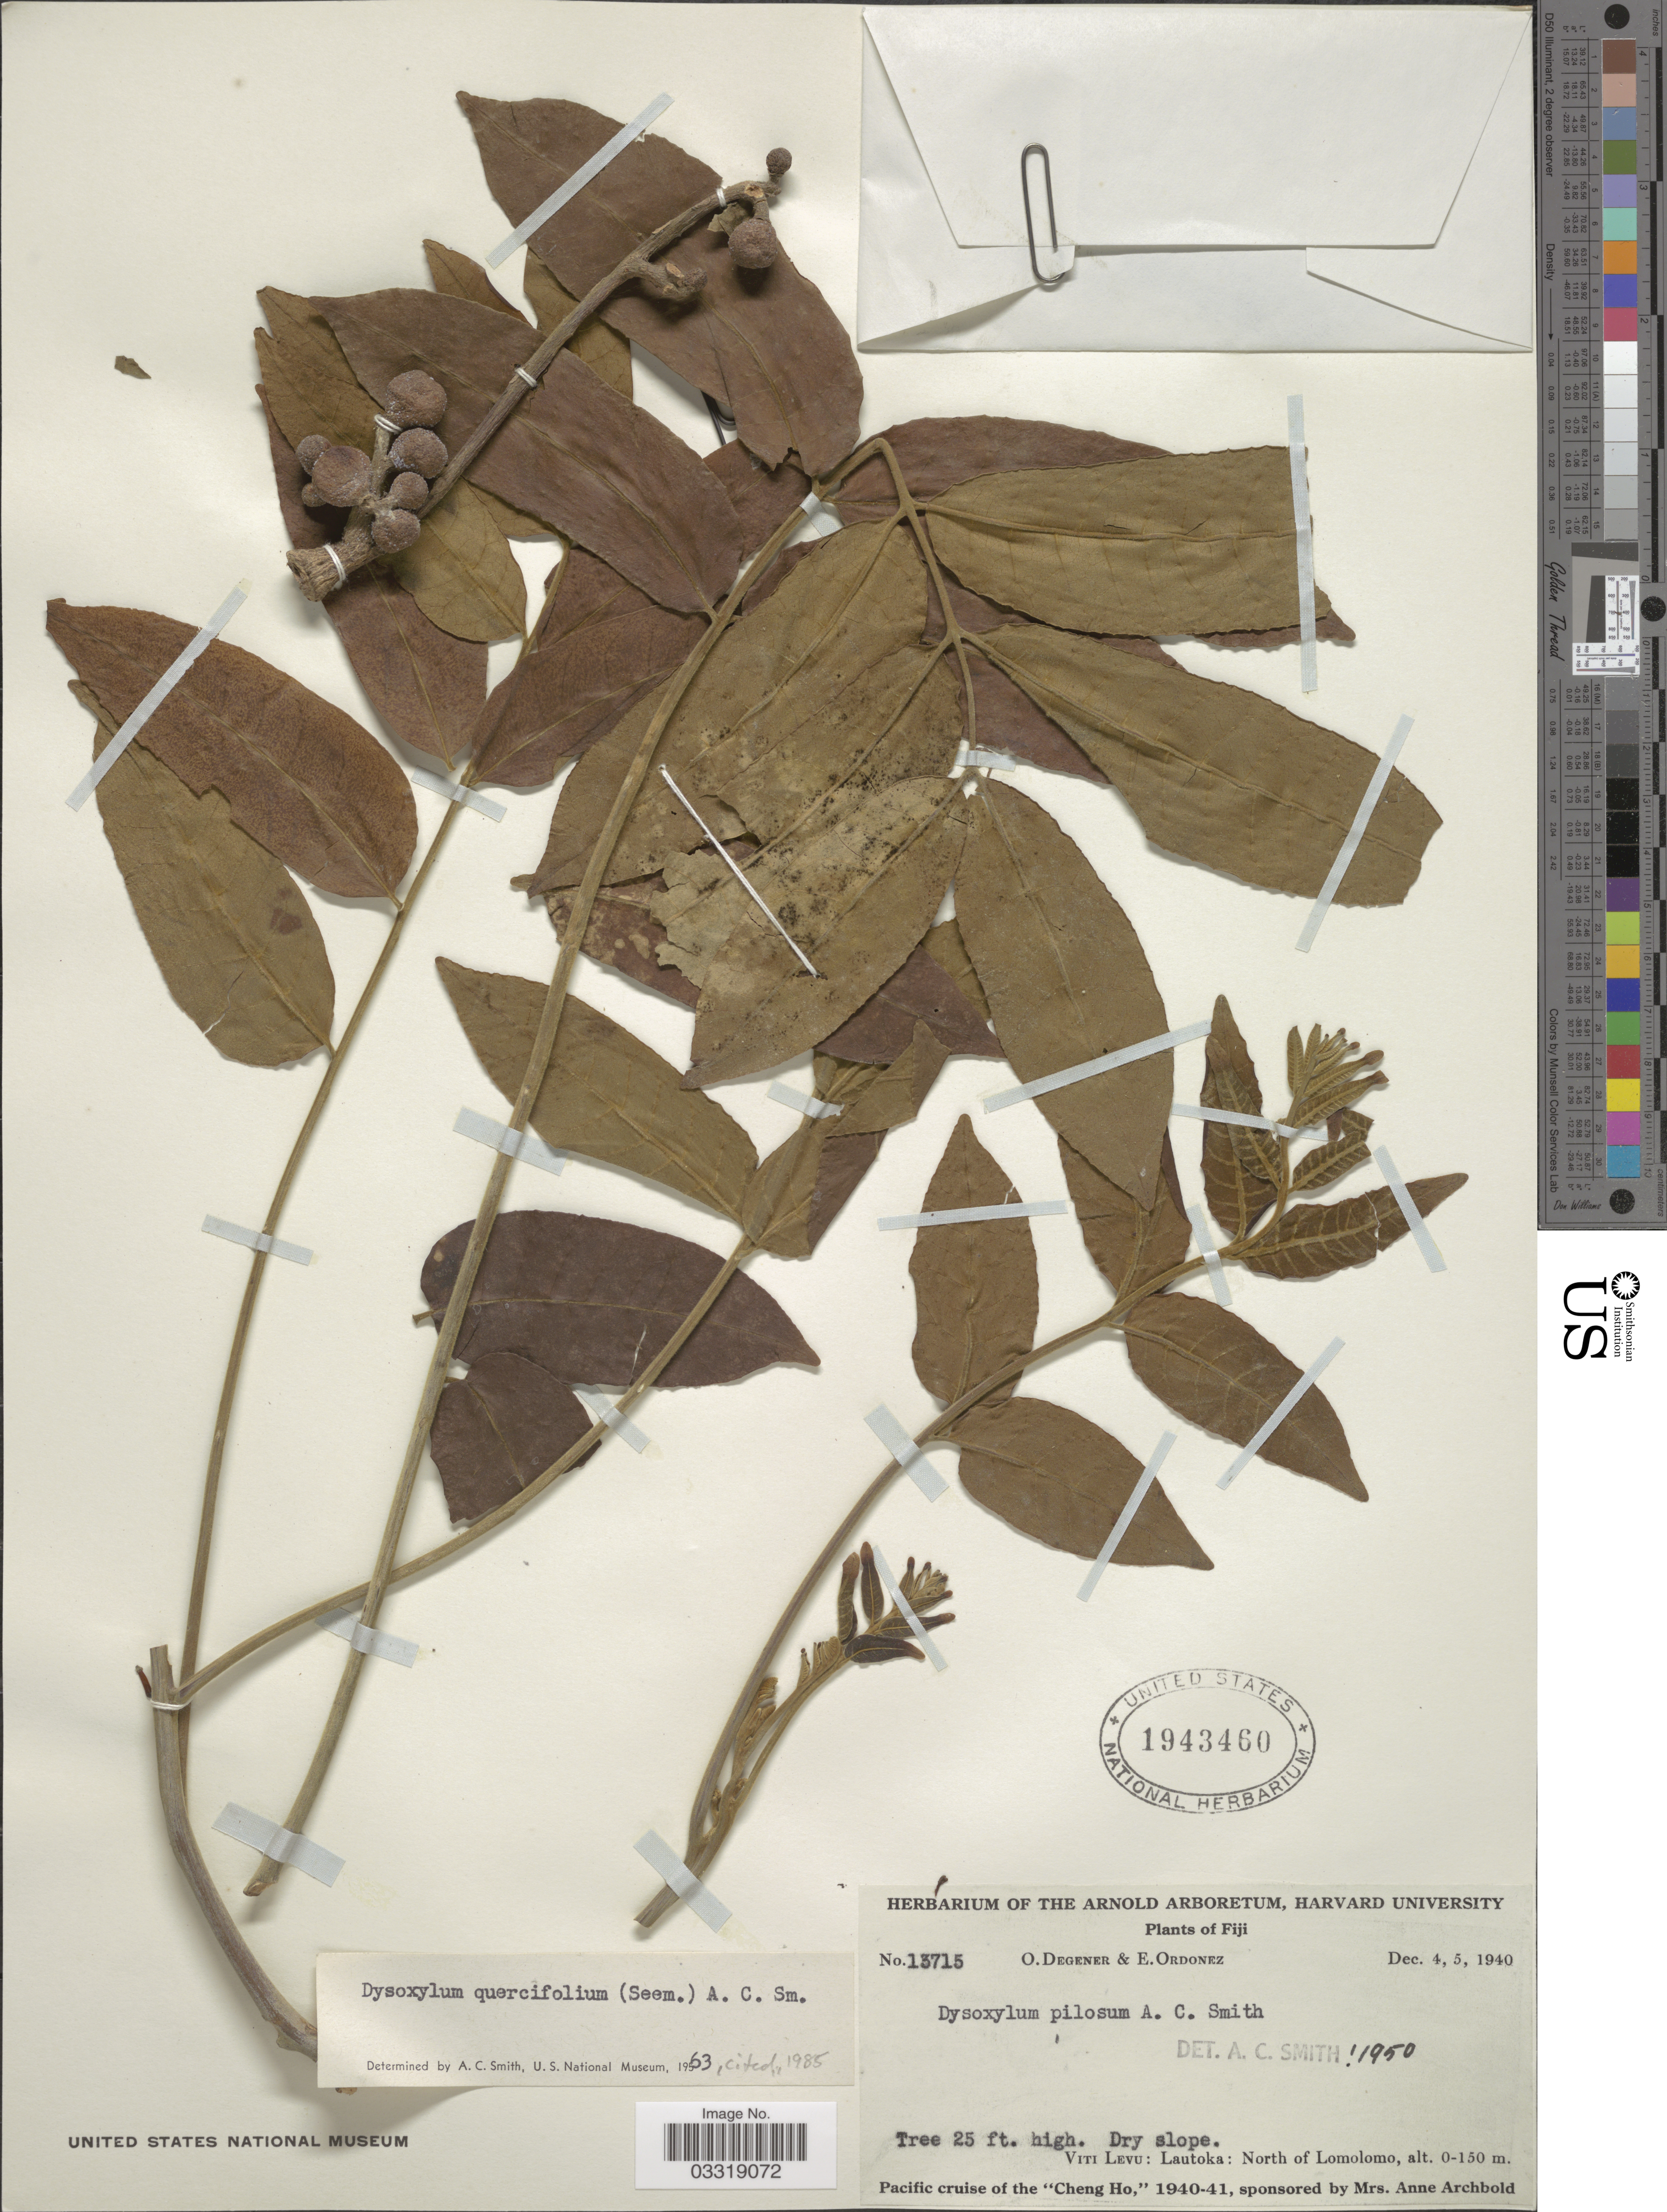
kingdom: Plantae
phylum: Tracheophyta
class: Magnoliopsida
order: Sapindales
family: Meliaceae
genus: Didymocheton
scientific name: Didymocheton alliaceus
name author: (G. Forst.) Mabb.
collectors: O. Degener & E. Ordonez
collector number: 13715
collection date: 1940-12-04/1940-12-05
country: Fiji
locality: Viti Levu: Lautoka: North of Lomolomo.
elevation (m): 0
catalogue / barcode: US 1943460